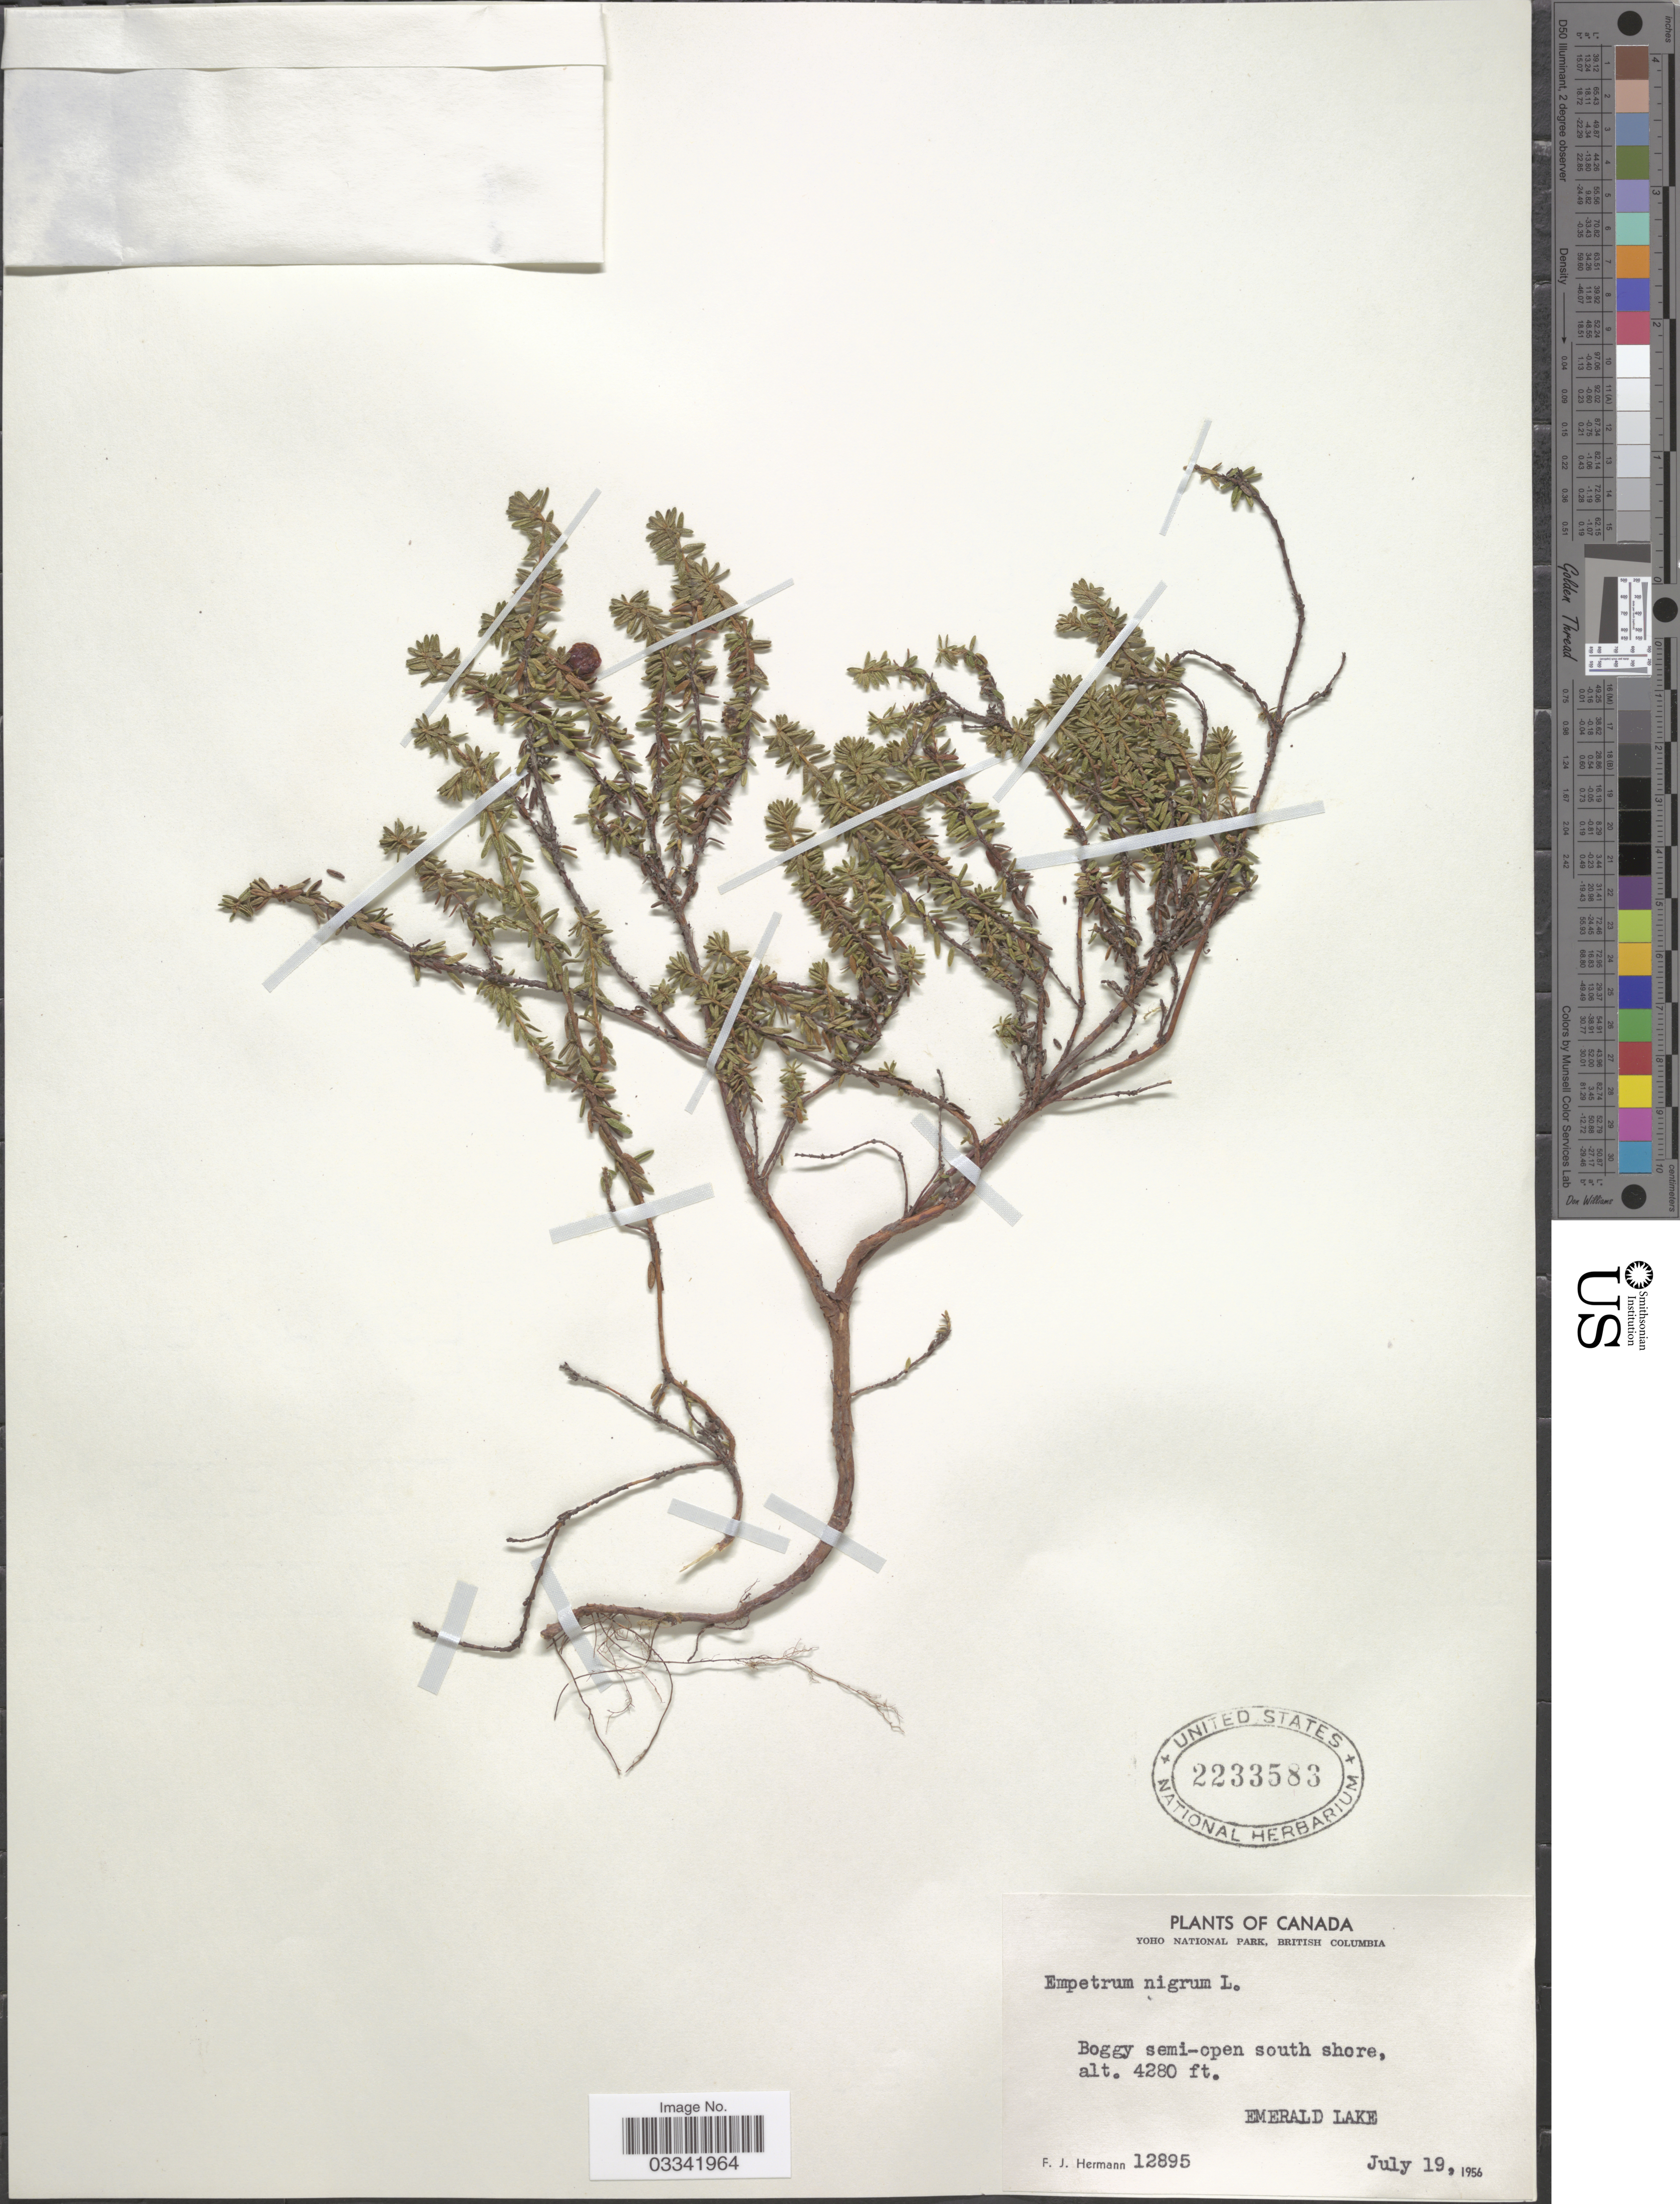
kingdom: Plantae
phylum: Tracheophyta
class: Magnoliopsida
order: Ericales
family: Ericaceae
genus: Empetrum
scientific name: Empetrum nigrum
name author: L.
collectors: F. J. Hermann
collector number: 12895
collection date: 1956-07-19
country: Canada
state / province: British Columbia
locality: Yoho National Park, Emerald Lake.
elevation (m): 1305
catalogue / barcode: US 2233583